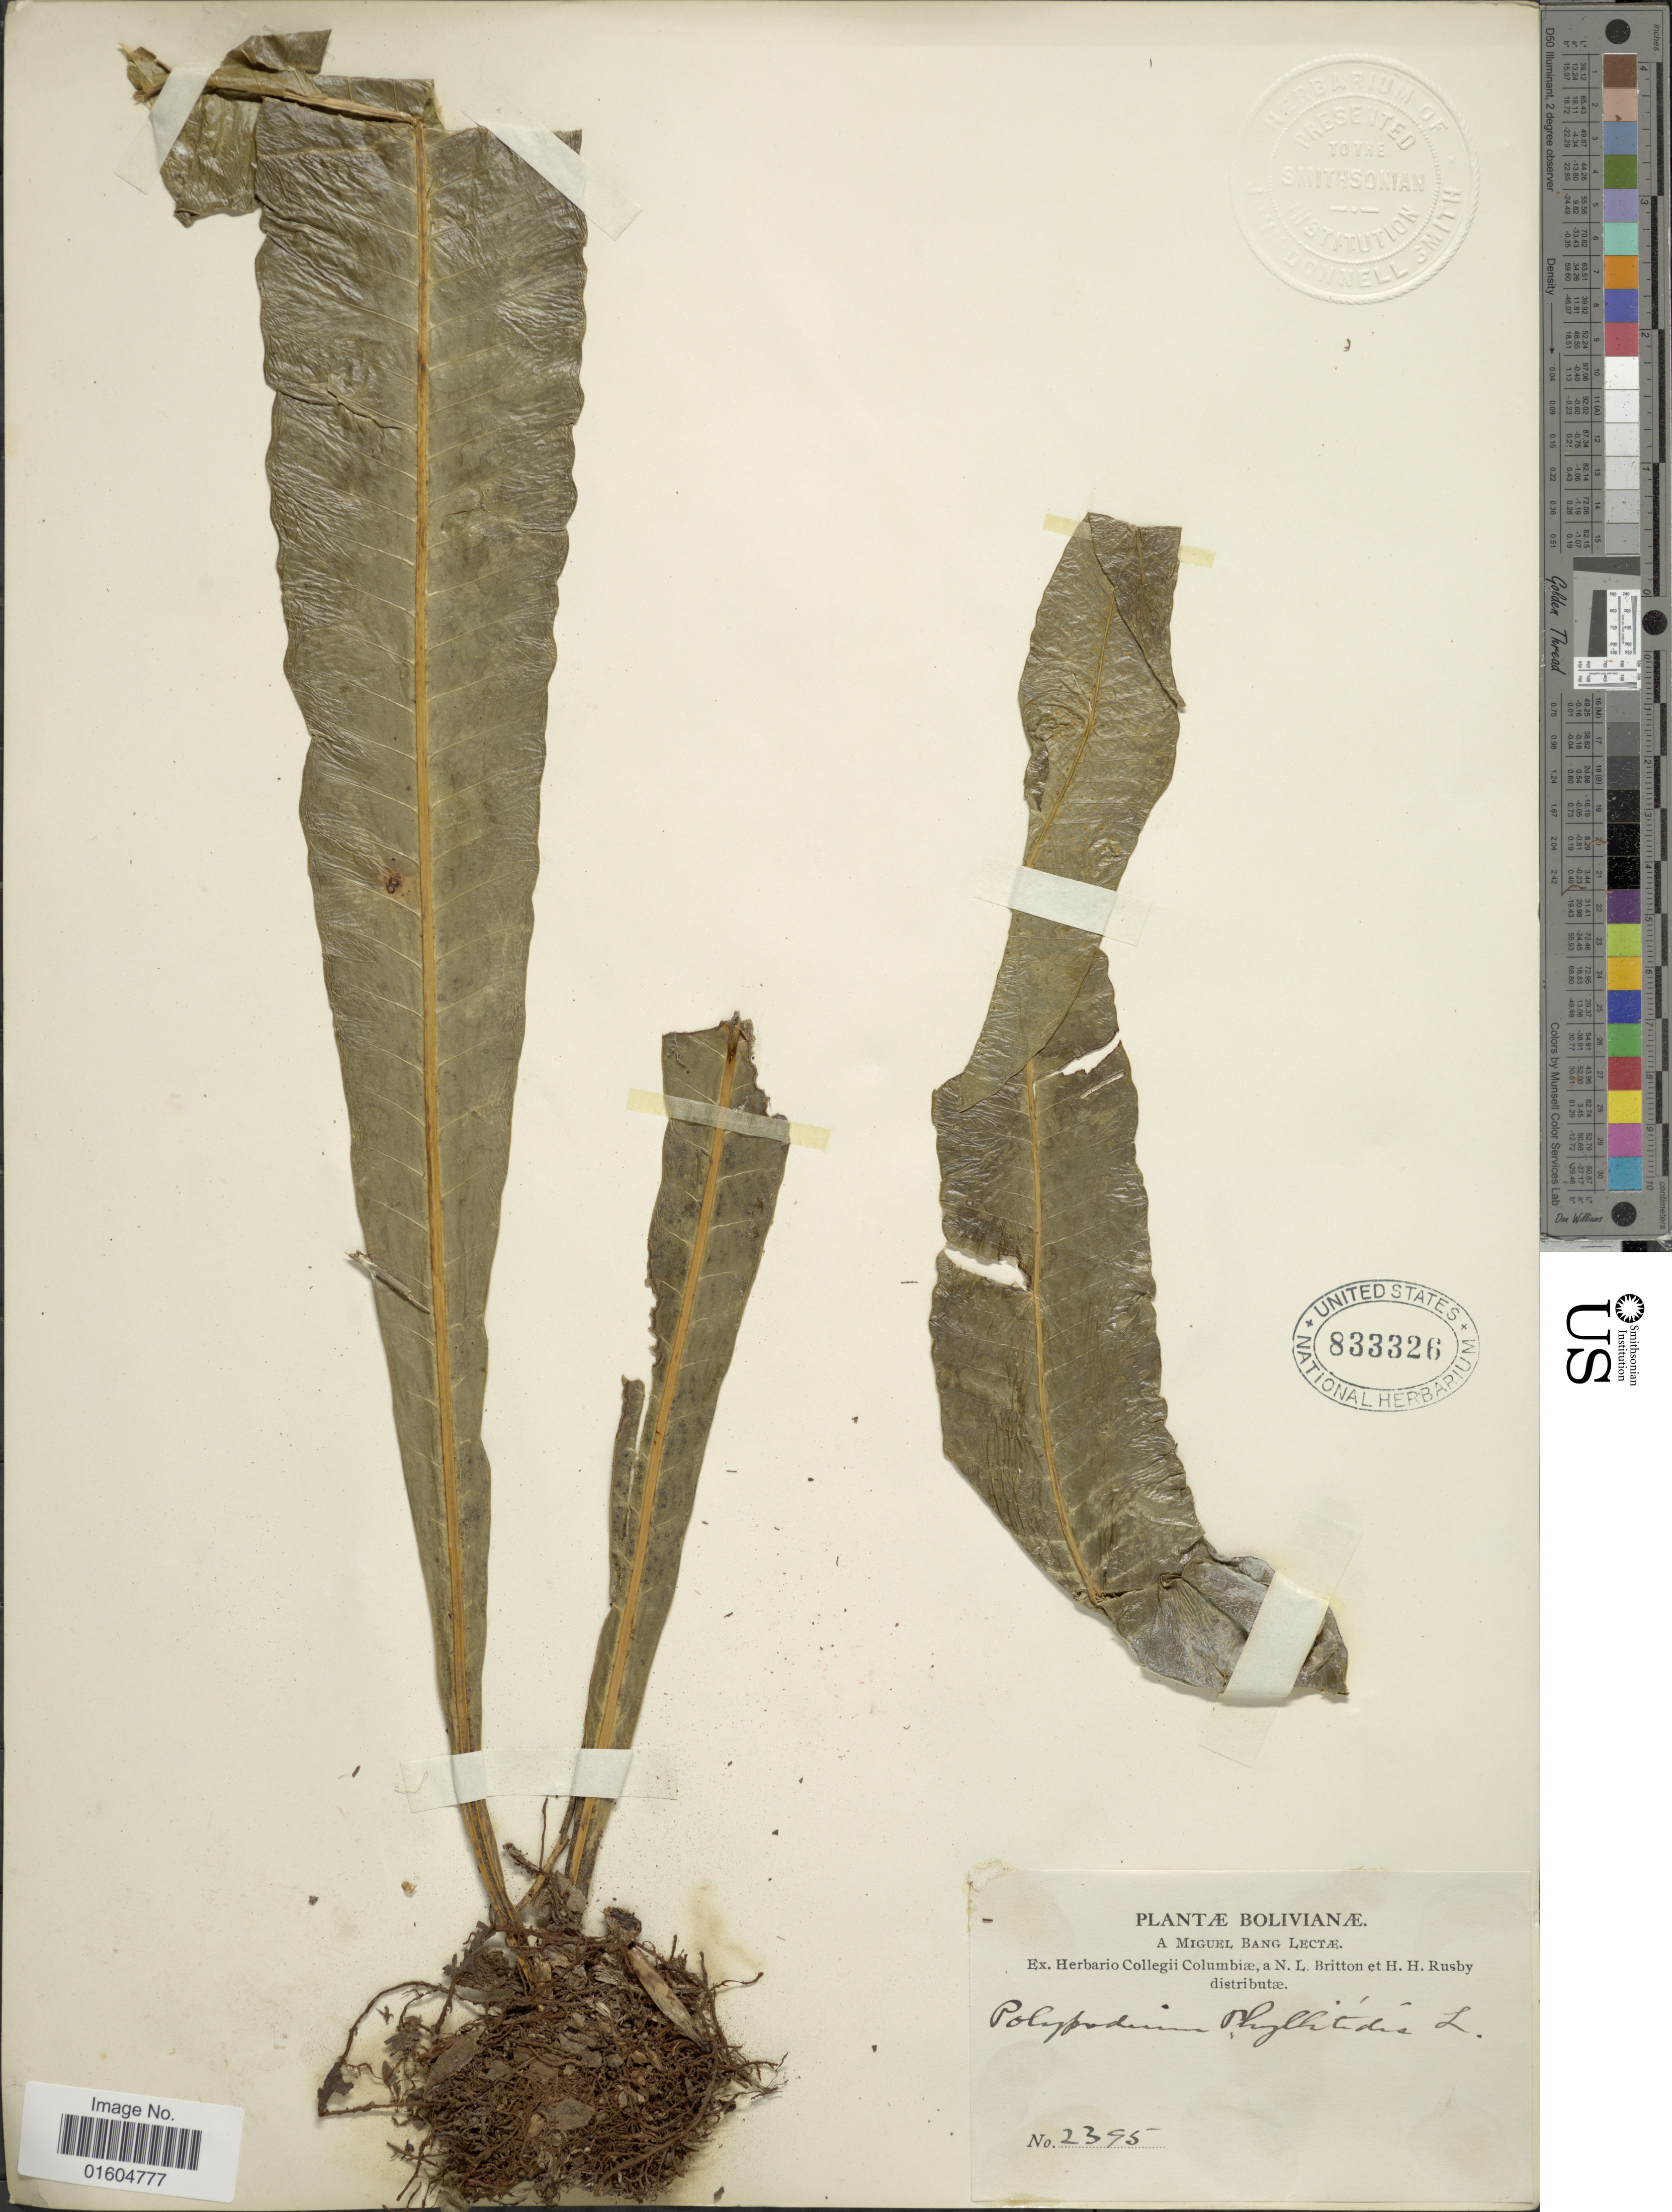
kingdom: Plantae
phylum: Tracheophyta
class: Polypodiopsida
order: Polypodiales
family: Polypodiaceae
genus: Campyloneurum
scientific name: Campyloneurum phyllitidis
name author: (L.) C. Presl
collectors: M. Bang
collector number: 2395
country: Bolivia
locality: Bolivianae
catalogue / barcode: US 833326